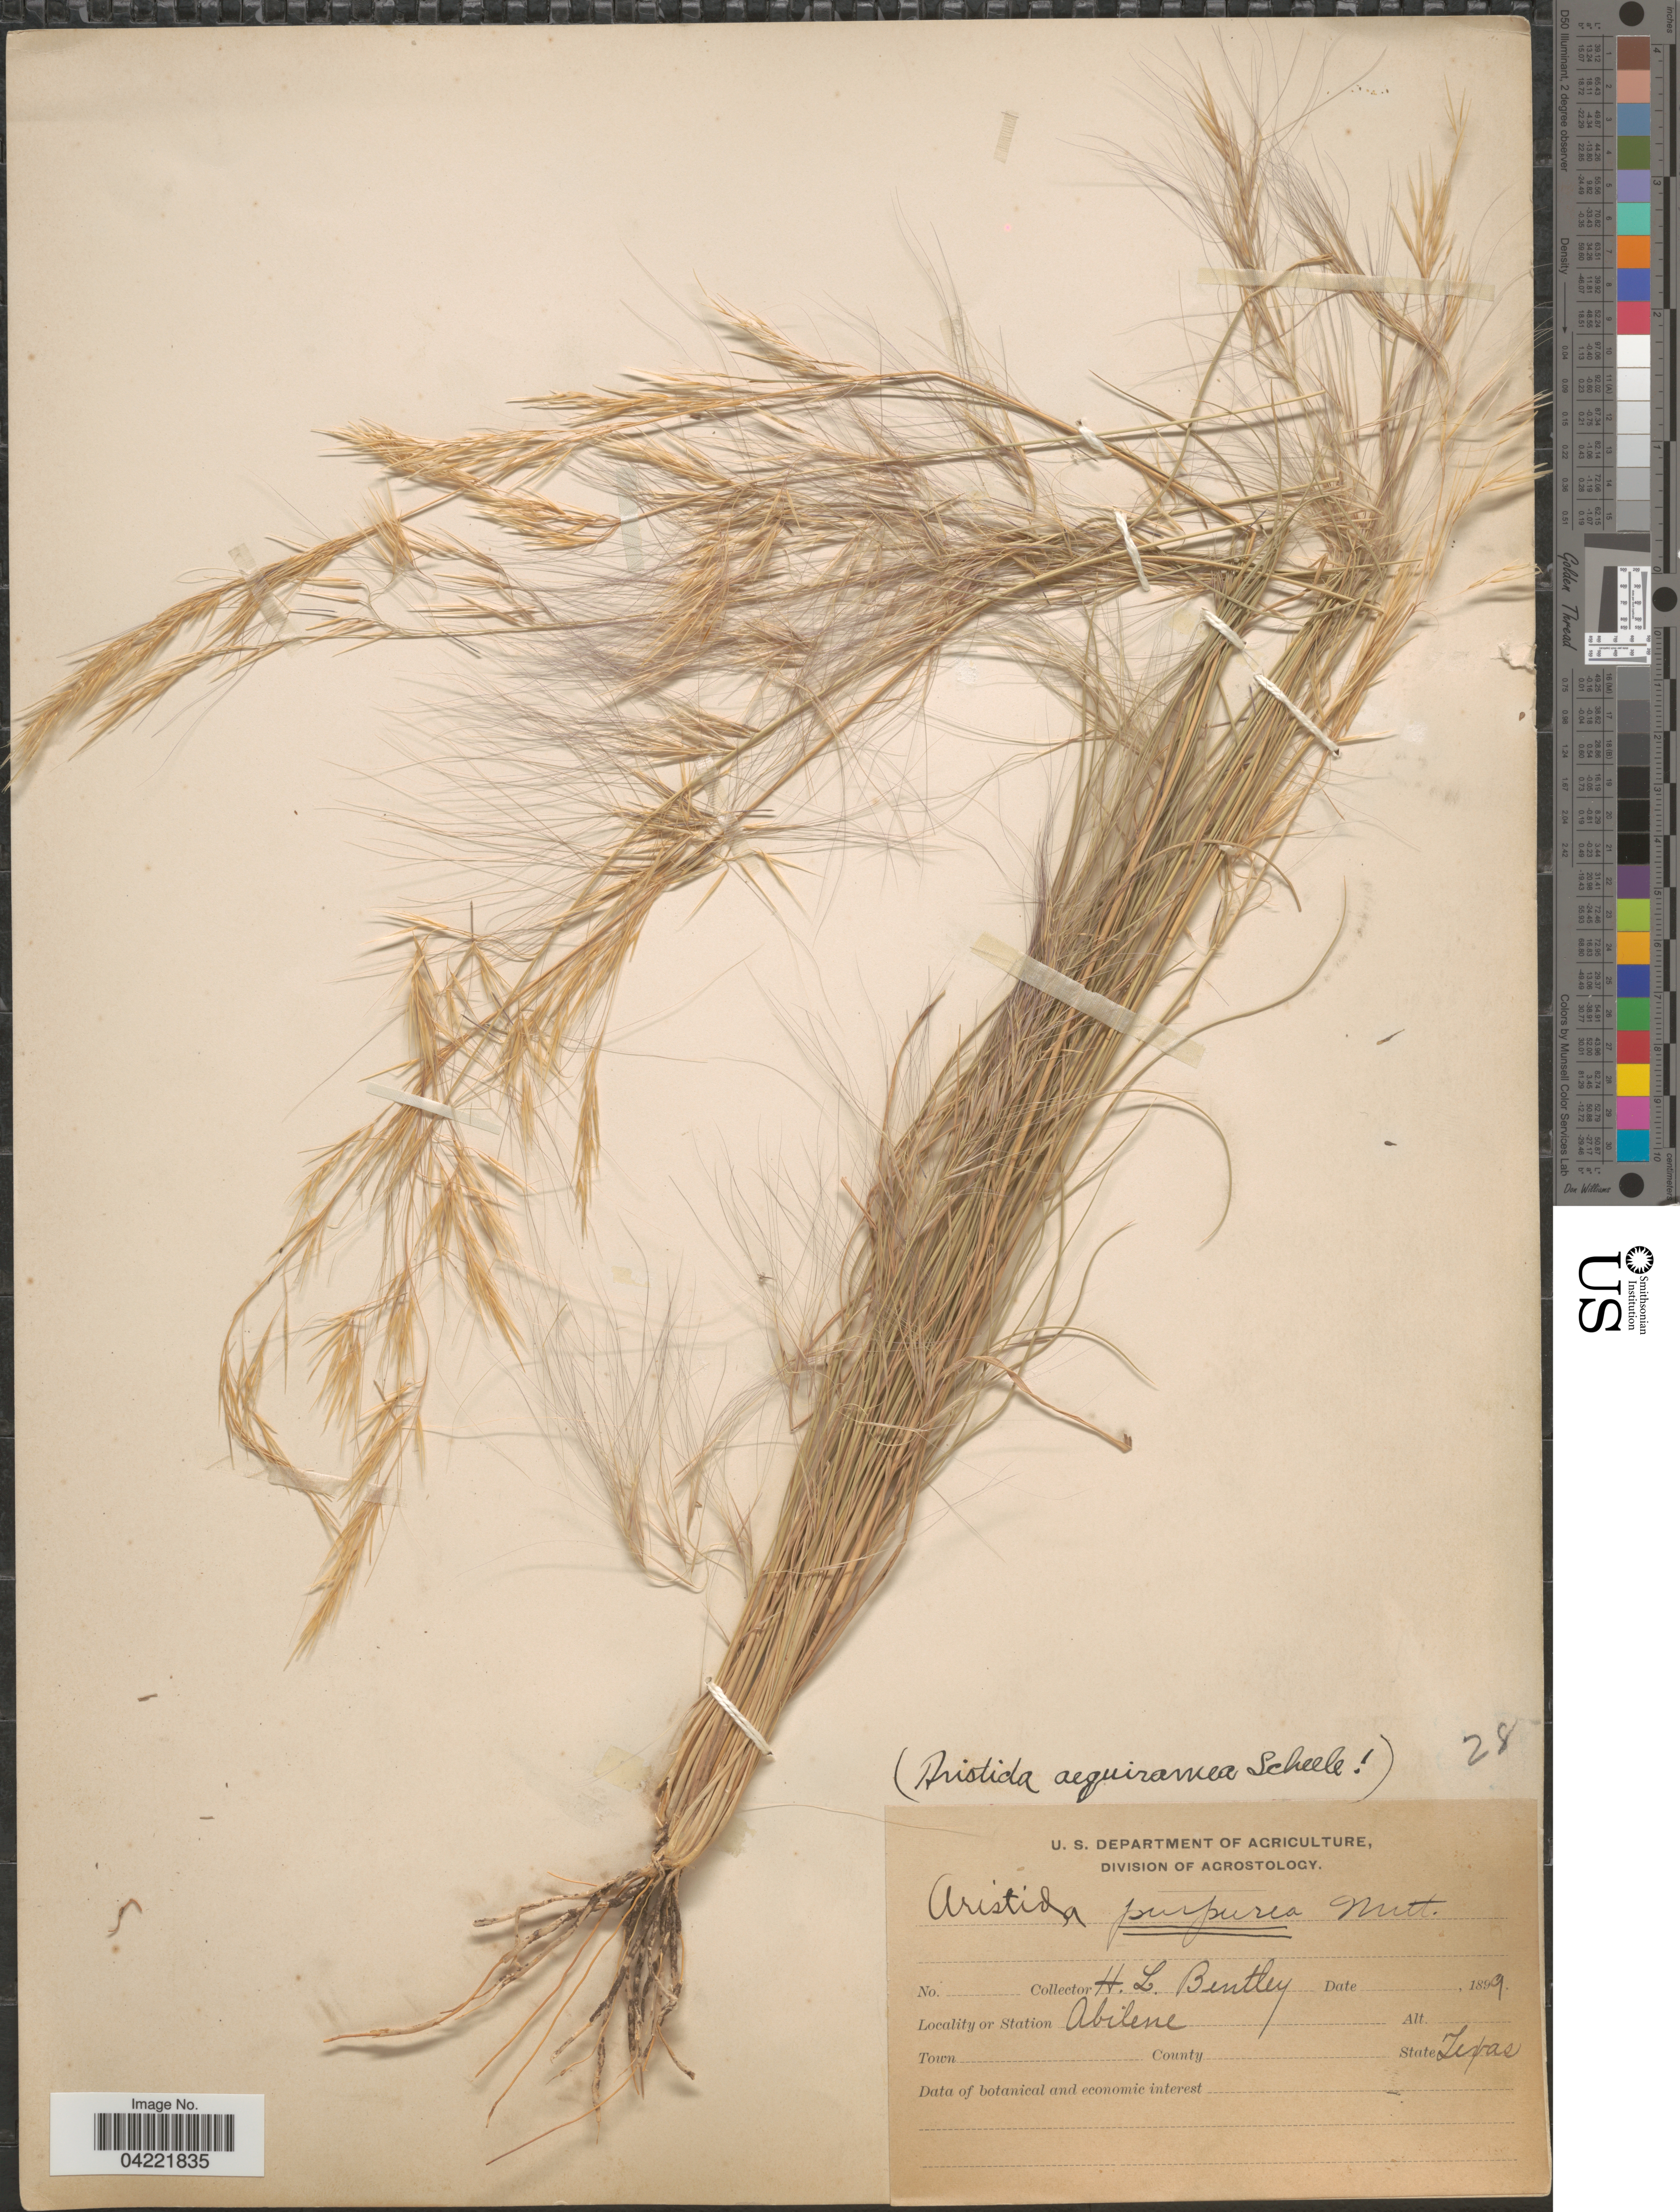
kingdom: Plantae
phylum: Tracheophyta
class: Liliopsida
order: Poales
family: Poaceae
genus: Aristida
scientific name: Aristida purpurea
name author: Nutt.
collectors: H. Bentley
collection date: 1899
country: United States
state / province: Texas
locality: Town Abilene.